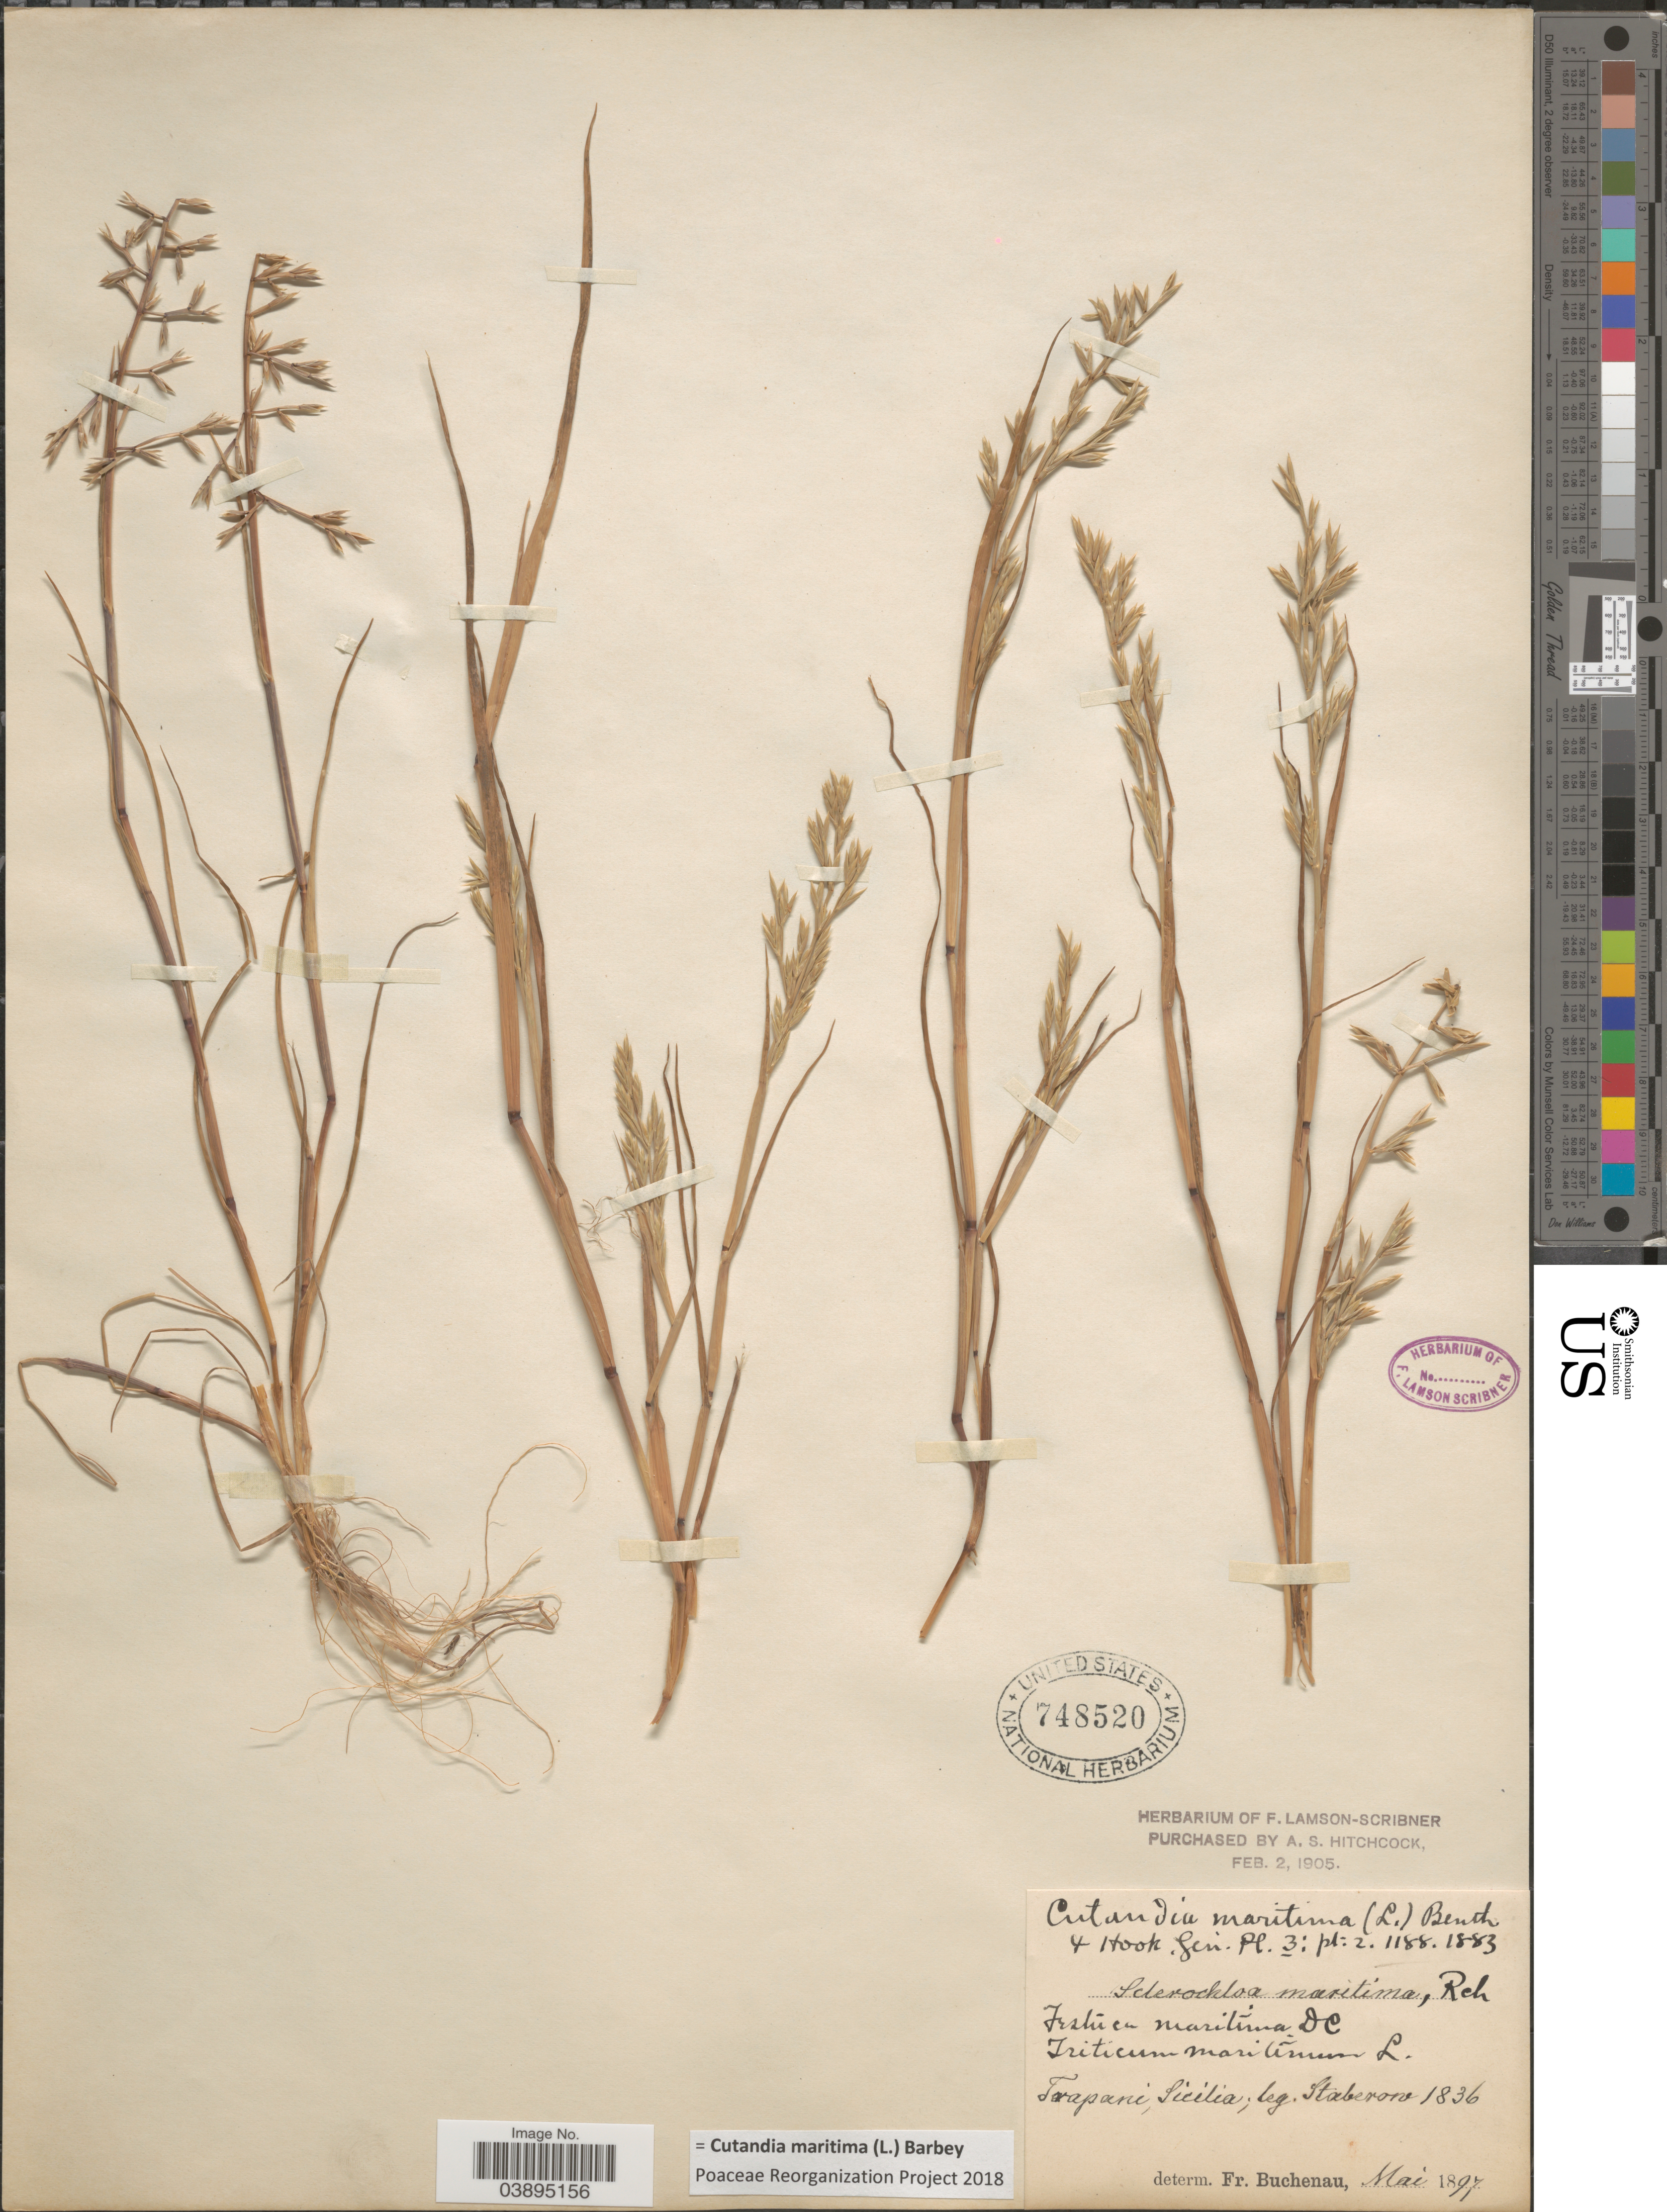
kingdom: Plantae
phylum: Tracheophyta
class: Liliopsida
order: Poales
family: Poaceae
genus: Cutandia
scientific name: Cutandia maritima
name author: (L.) Barbey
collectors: -. Staberorv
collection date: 1836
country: Italy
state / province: Siciliana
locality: Trapani, Sicilia.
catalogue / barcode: US 748520